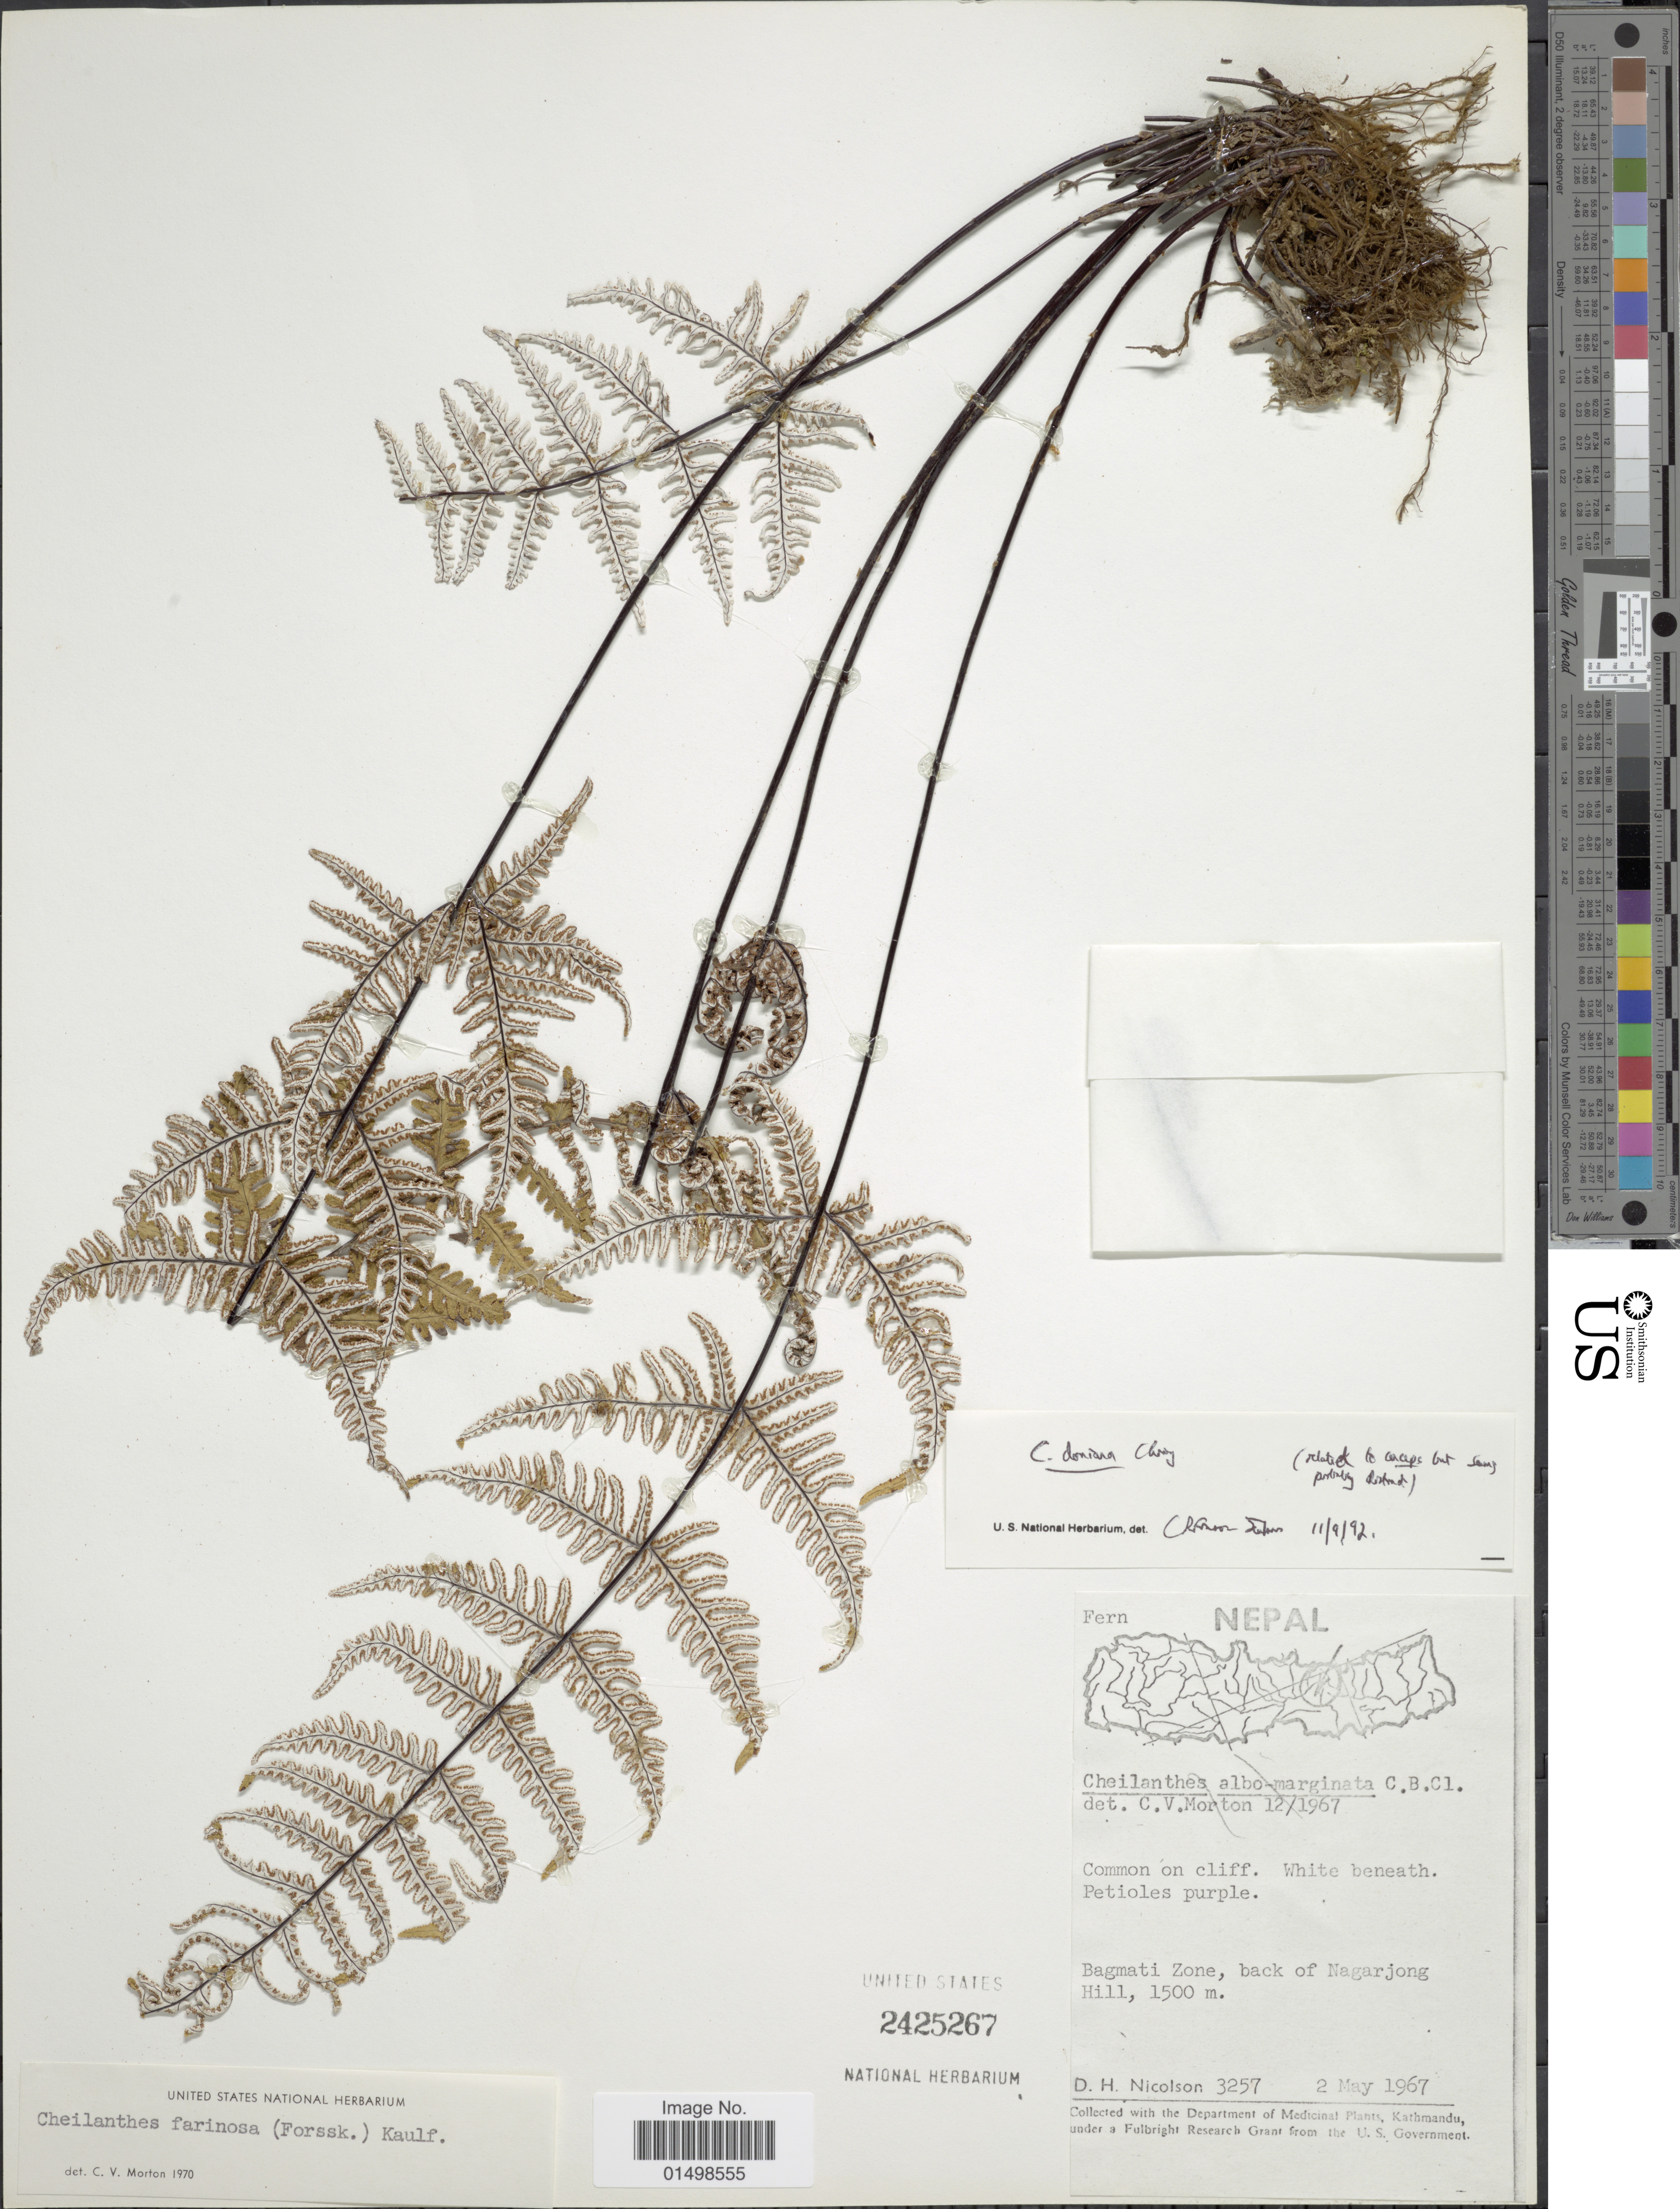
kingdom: Plantae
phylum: Tracheophyta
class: Polypodiopsida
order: Polypodiales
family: Pteridaceae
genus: Aleuritopteris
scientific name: Aleuritopteris farinosa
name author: (Forssk.) Fée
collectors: D. H. Nicolson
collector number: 3257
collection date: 1967-05-02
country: Nepal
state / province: Bagmati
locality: Fern Nepal, Bagmati Zone, back of Nagarjong Hill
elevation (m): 1500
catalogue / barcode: US 2425267